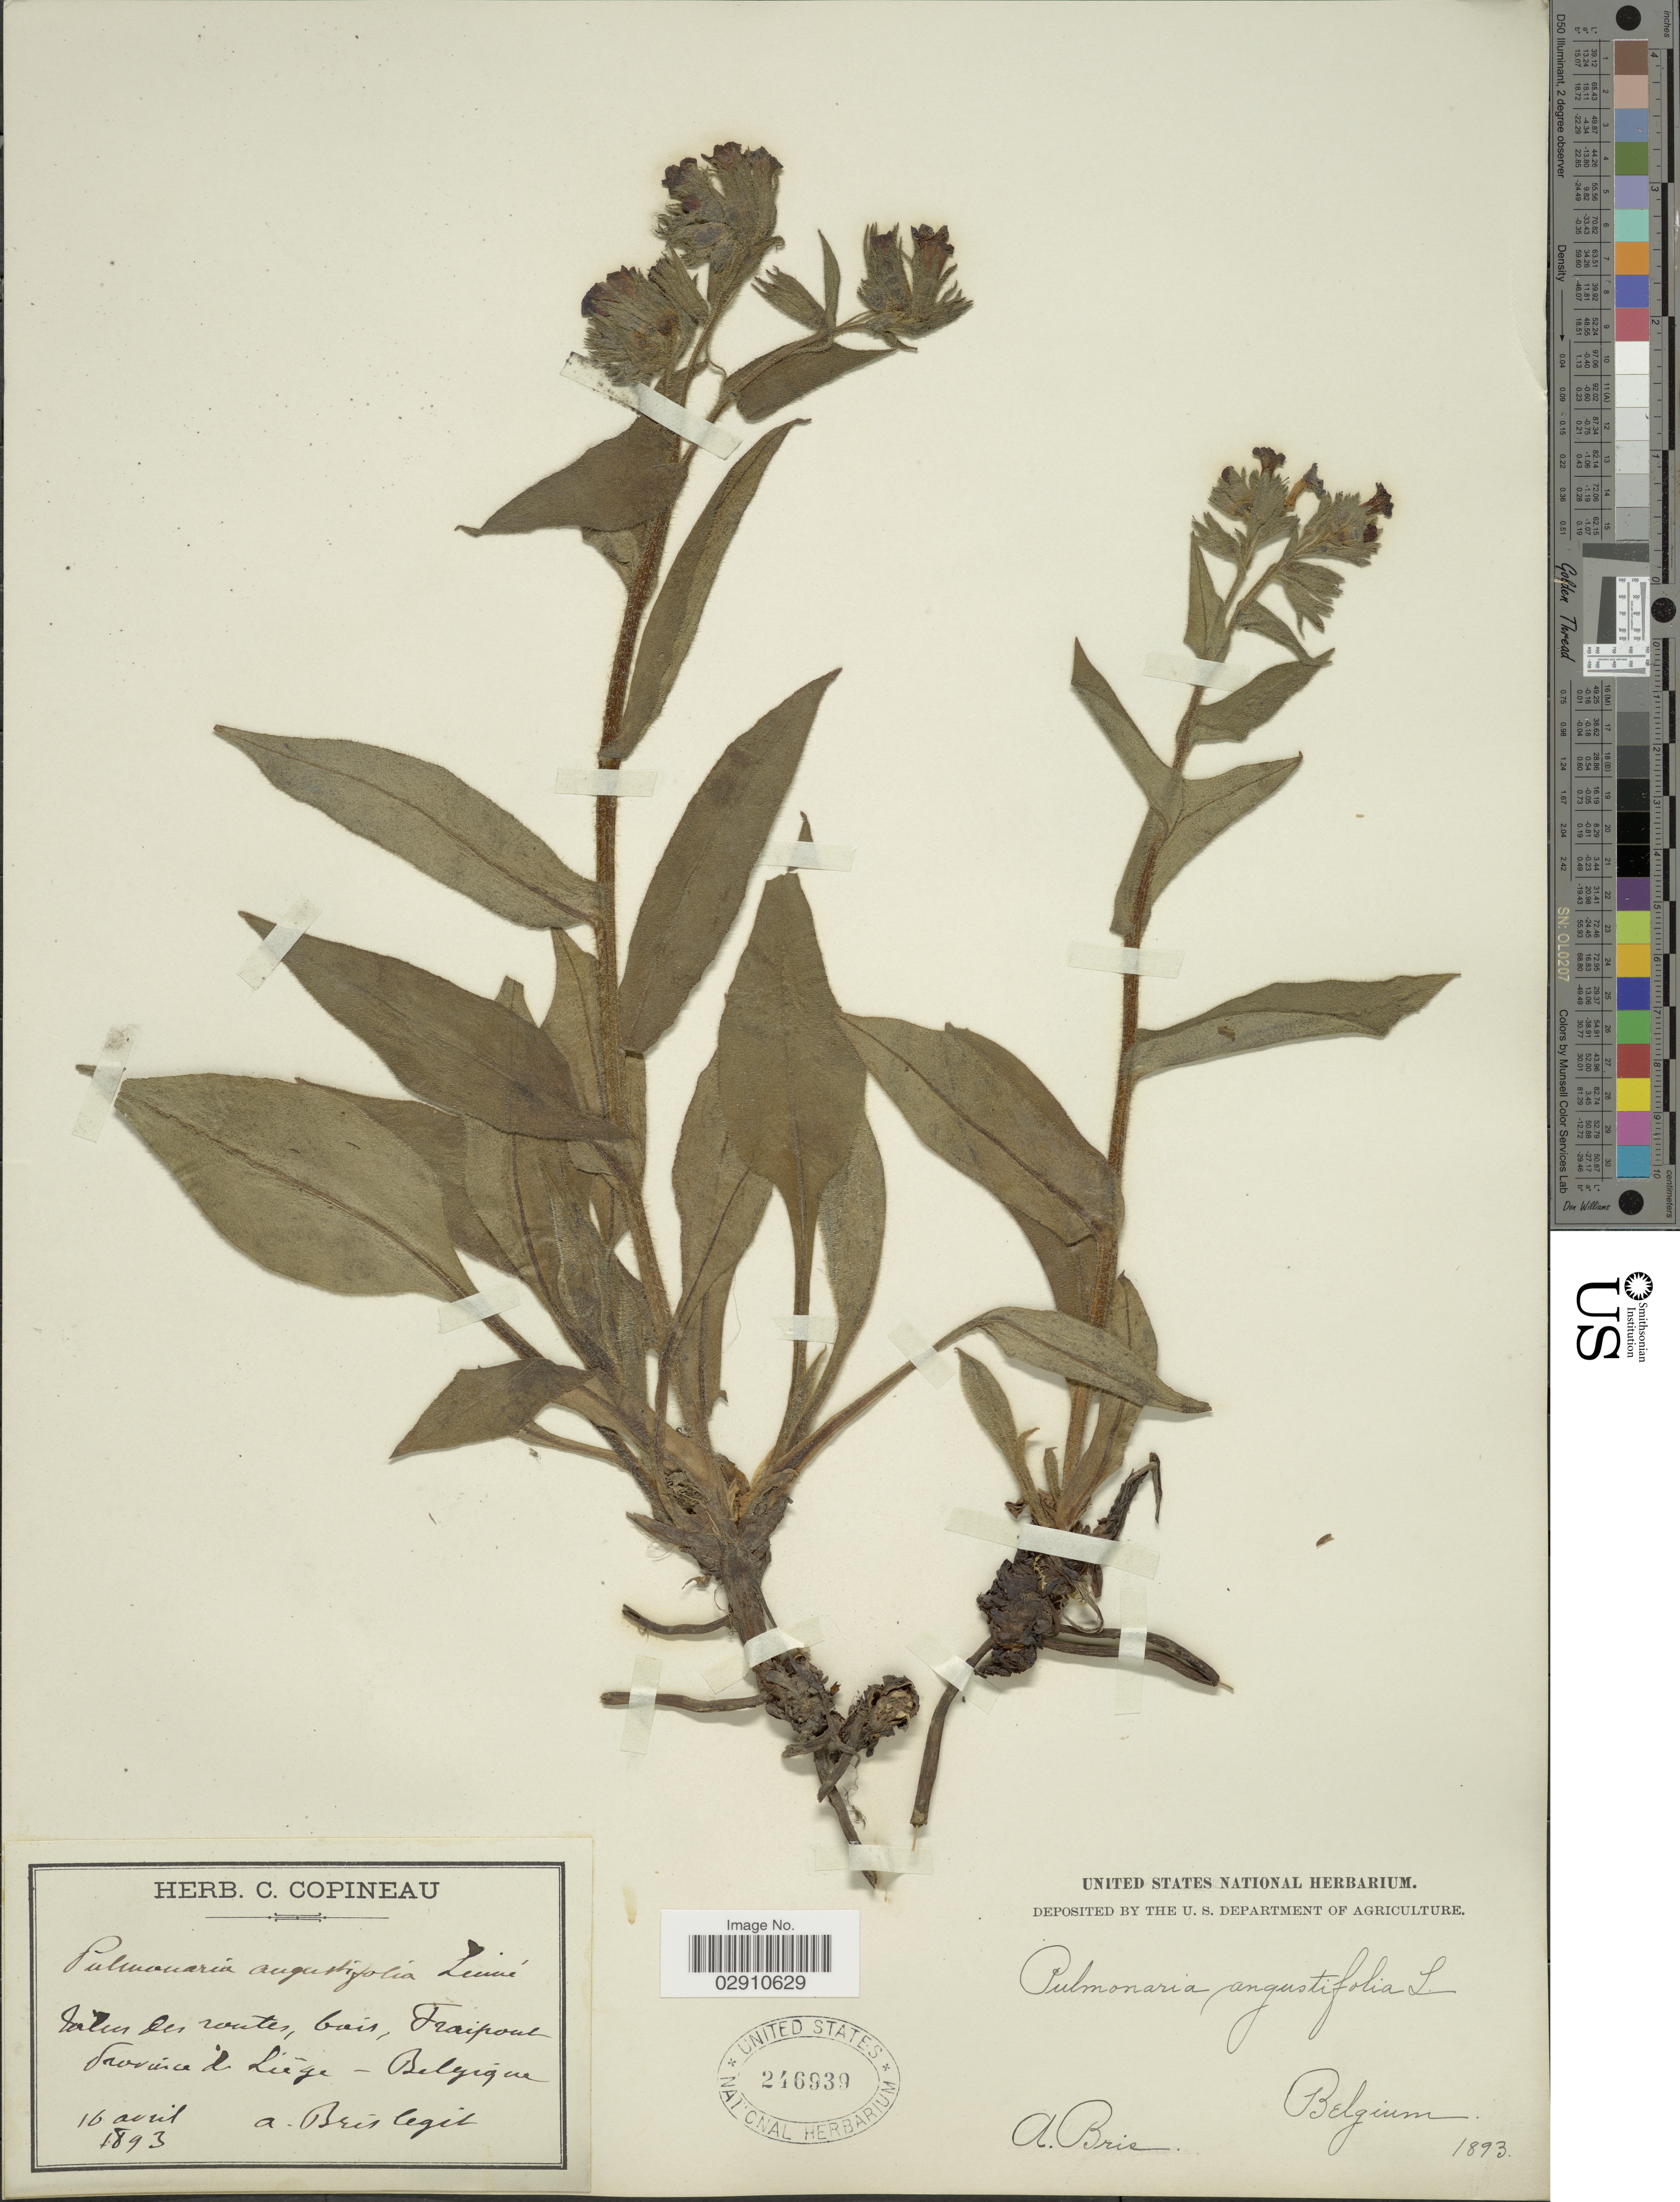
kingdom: Plantae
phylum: Tracheophyta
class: Magnoliopsida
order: Boraginales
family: Boraginaceae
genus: Pulmonaria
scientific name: Pulmonaria angustifolia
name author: L.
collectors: Bris, A.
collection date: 1893-04-16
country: Belgium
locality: Talus des routes, bois, Fraipout, Province d' Liege-Belgique.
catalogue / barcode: US 246939